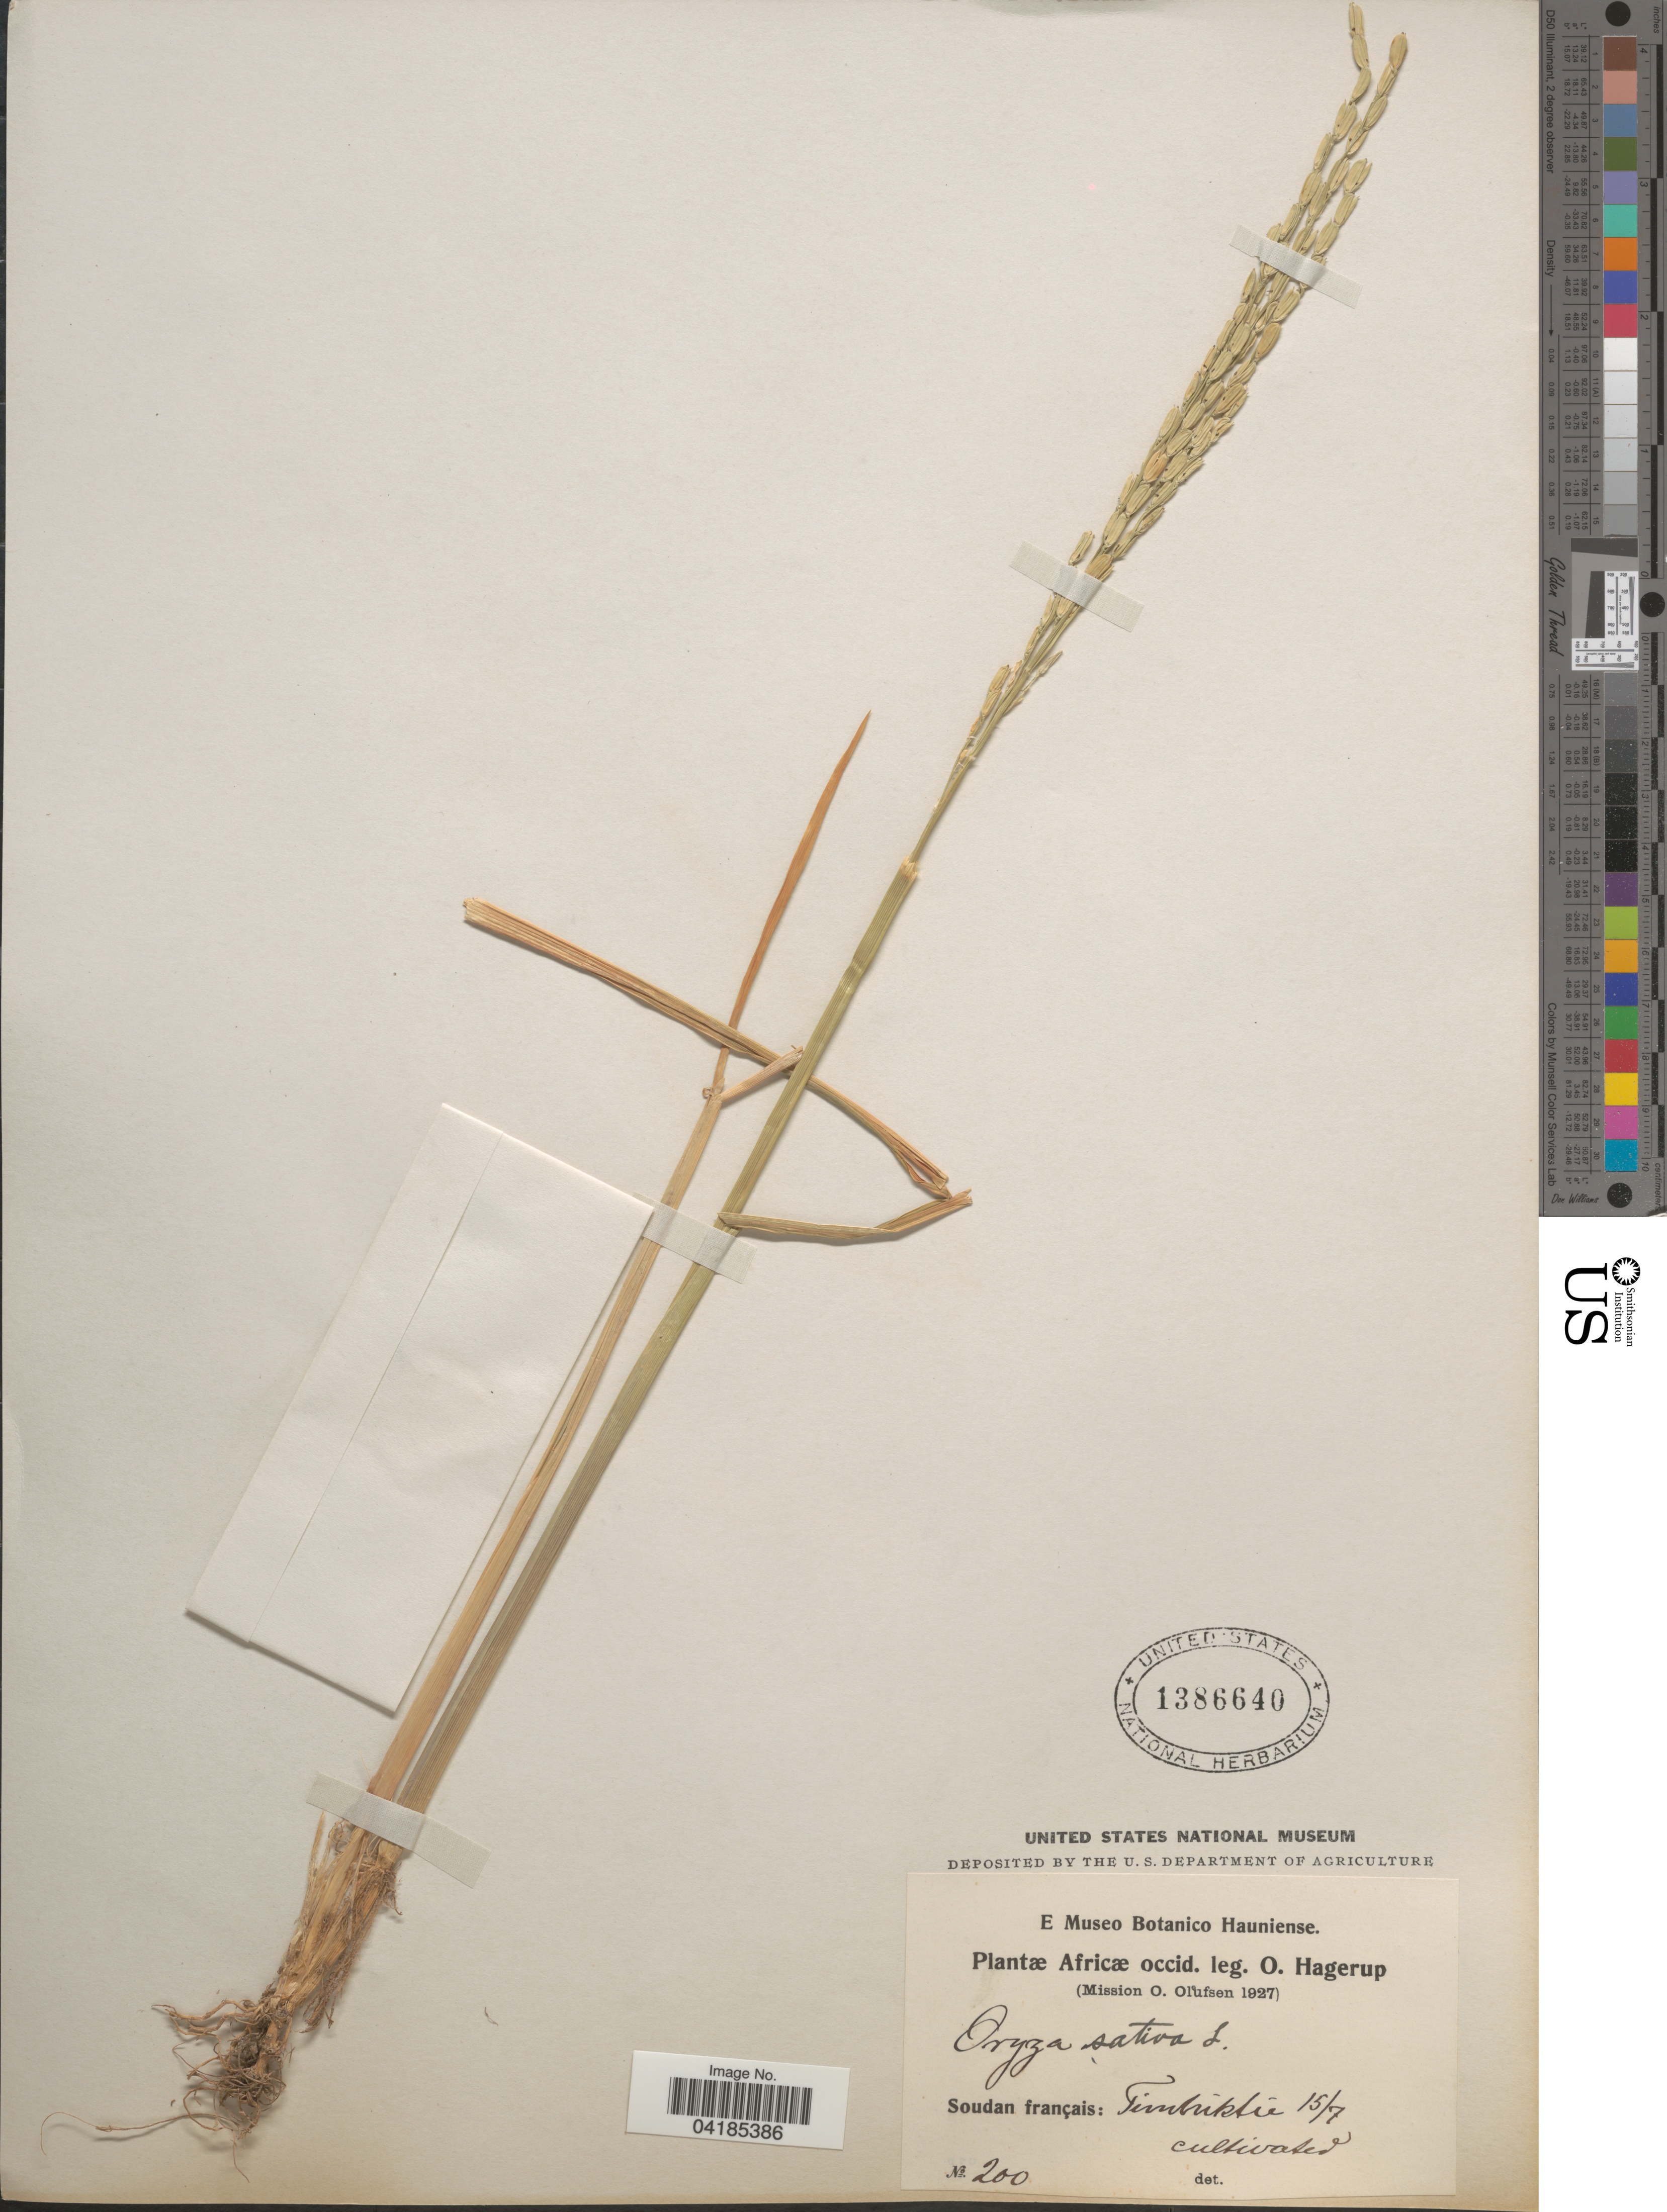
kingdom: Plantae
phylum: Tracheophyta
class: Liliopsida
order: Poales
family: Poaceae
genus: Oryza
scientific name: Oryza sativa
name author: L.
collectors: O. Hagerup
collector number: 200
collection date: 1927-07-15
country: Sudan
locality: Africæ occid. Soudan français: Timbuktie.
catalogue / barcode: US 1386640